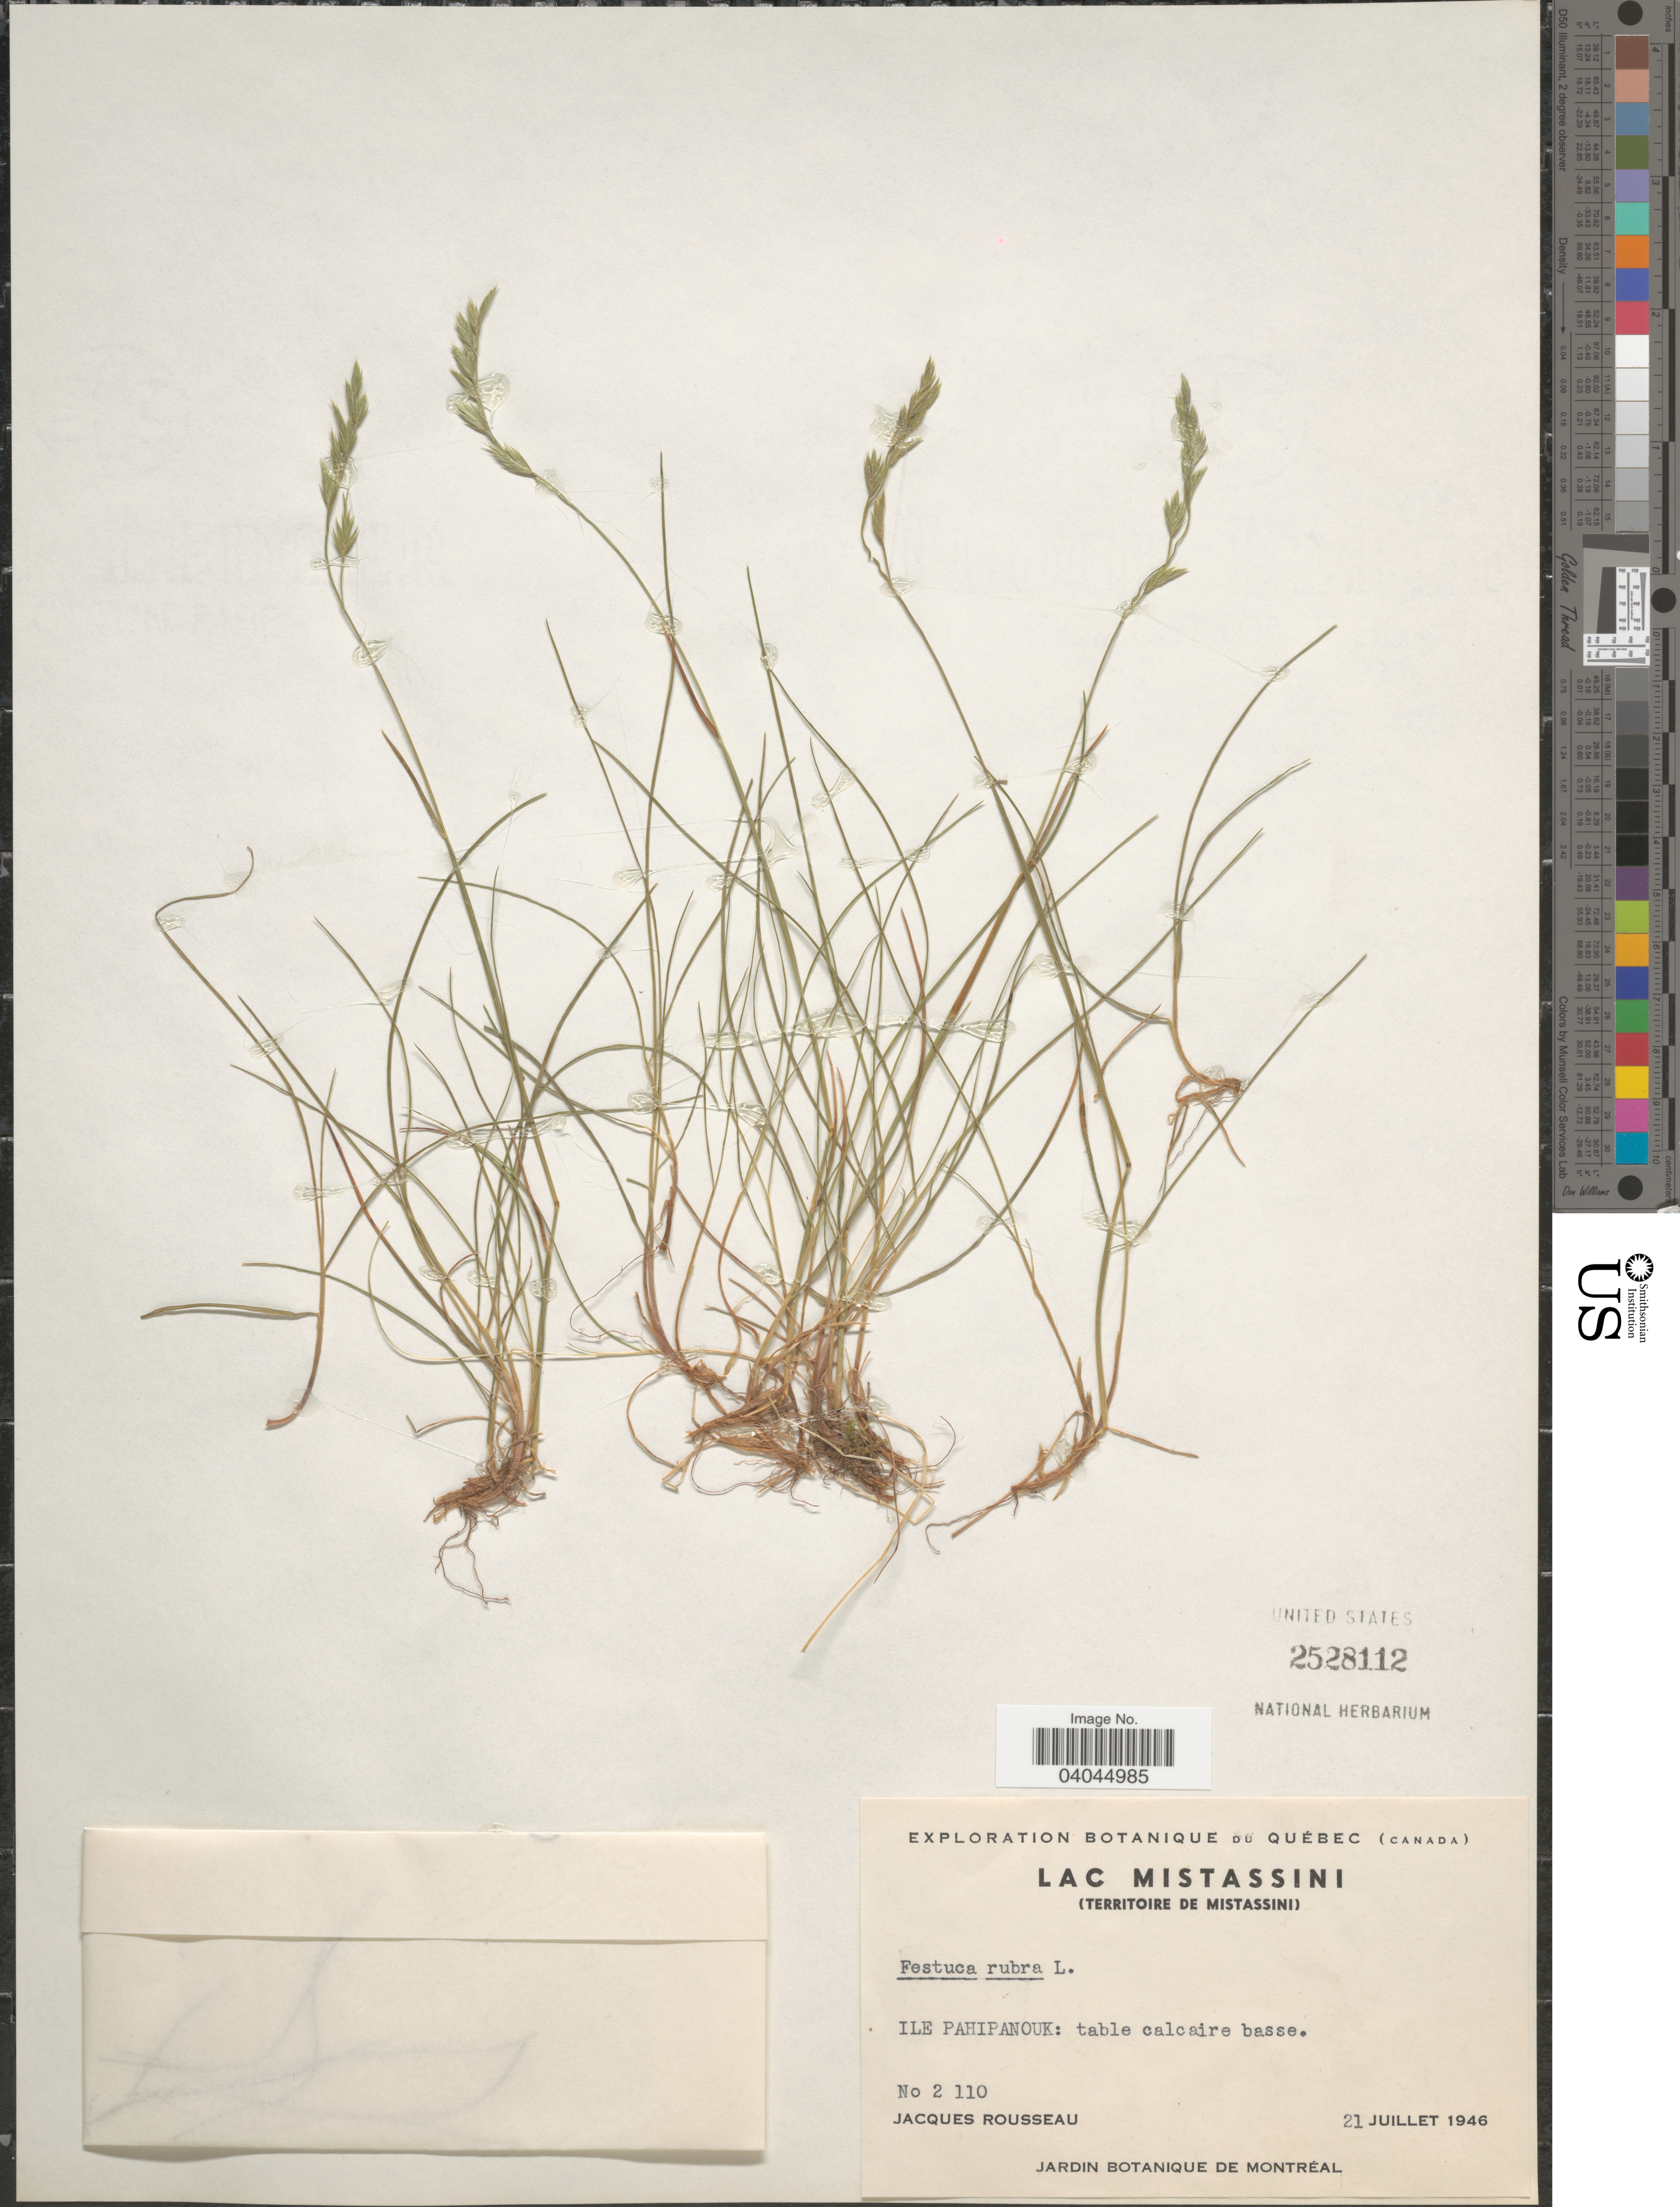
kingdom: Plantae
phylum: Tracheophyta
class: Liliopsida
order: Poales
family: Poaceae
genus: Festuca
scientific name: Festuca rubra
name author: L.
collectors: J. Rousseau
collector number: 2110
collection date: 1946-07-21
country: Canada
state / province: Quebec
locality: Lac Mistassini. (Territoire de Mistassini). Ile Pahipanouk: table calcaire basse.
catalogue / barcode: US 2528112